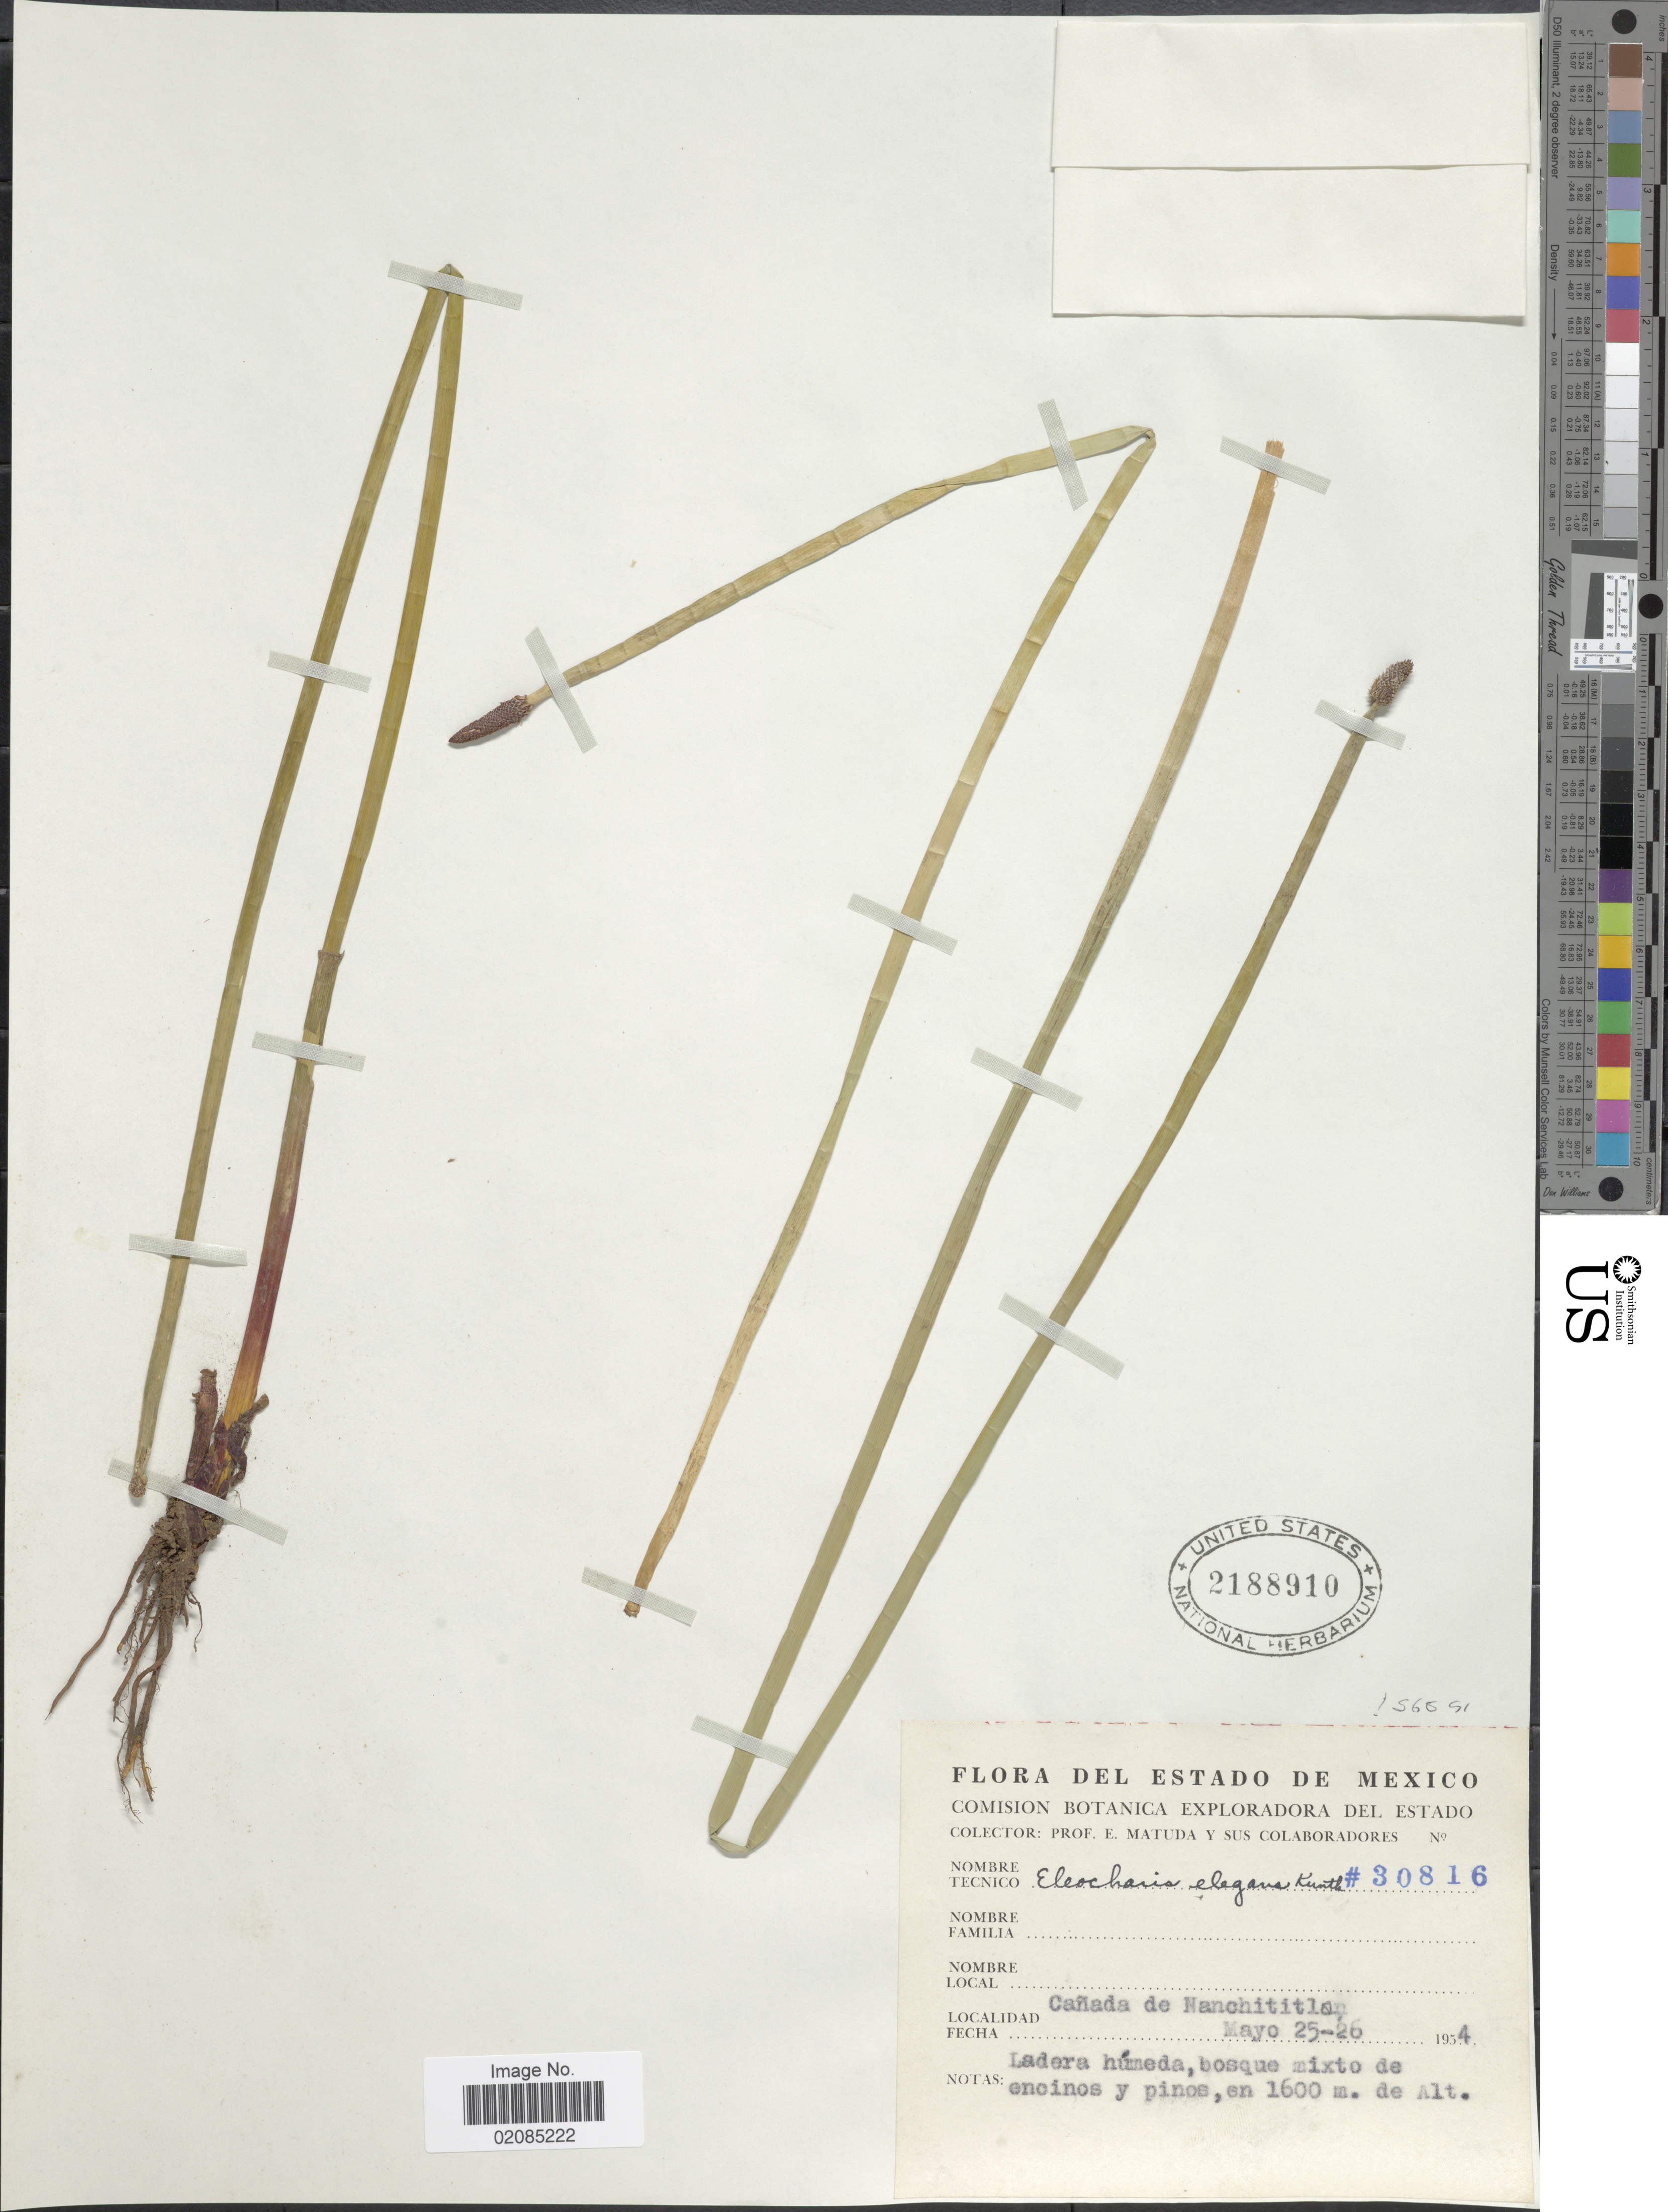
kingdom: Plantae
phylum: Tracheophyta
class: Liliopsida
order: Poales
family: Cyperaceae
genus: Eleocharis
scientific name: Eleocharis elegans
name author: (Kunth) Roem. & Schult.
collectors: E. Matuda & et al.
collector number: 30816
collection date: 1954-05-25/1954-05-26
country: Mexico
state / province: México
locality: Estado de Mexico. Canada de Nanchititlan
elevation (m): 1600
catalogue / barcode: US 2188910